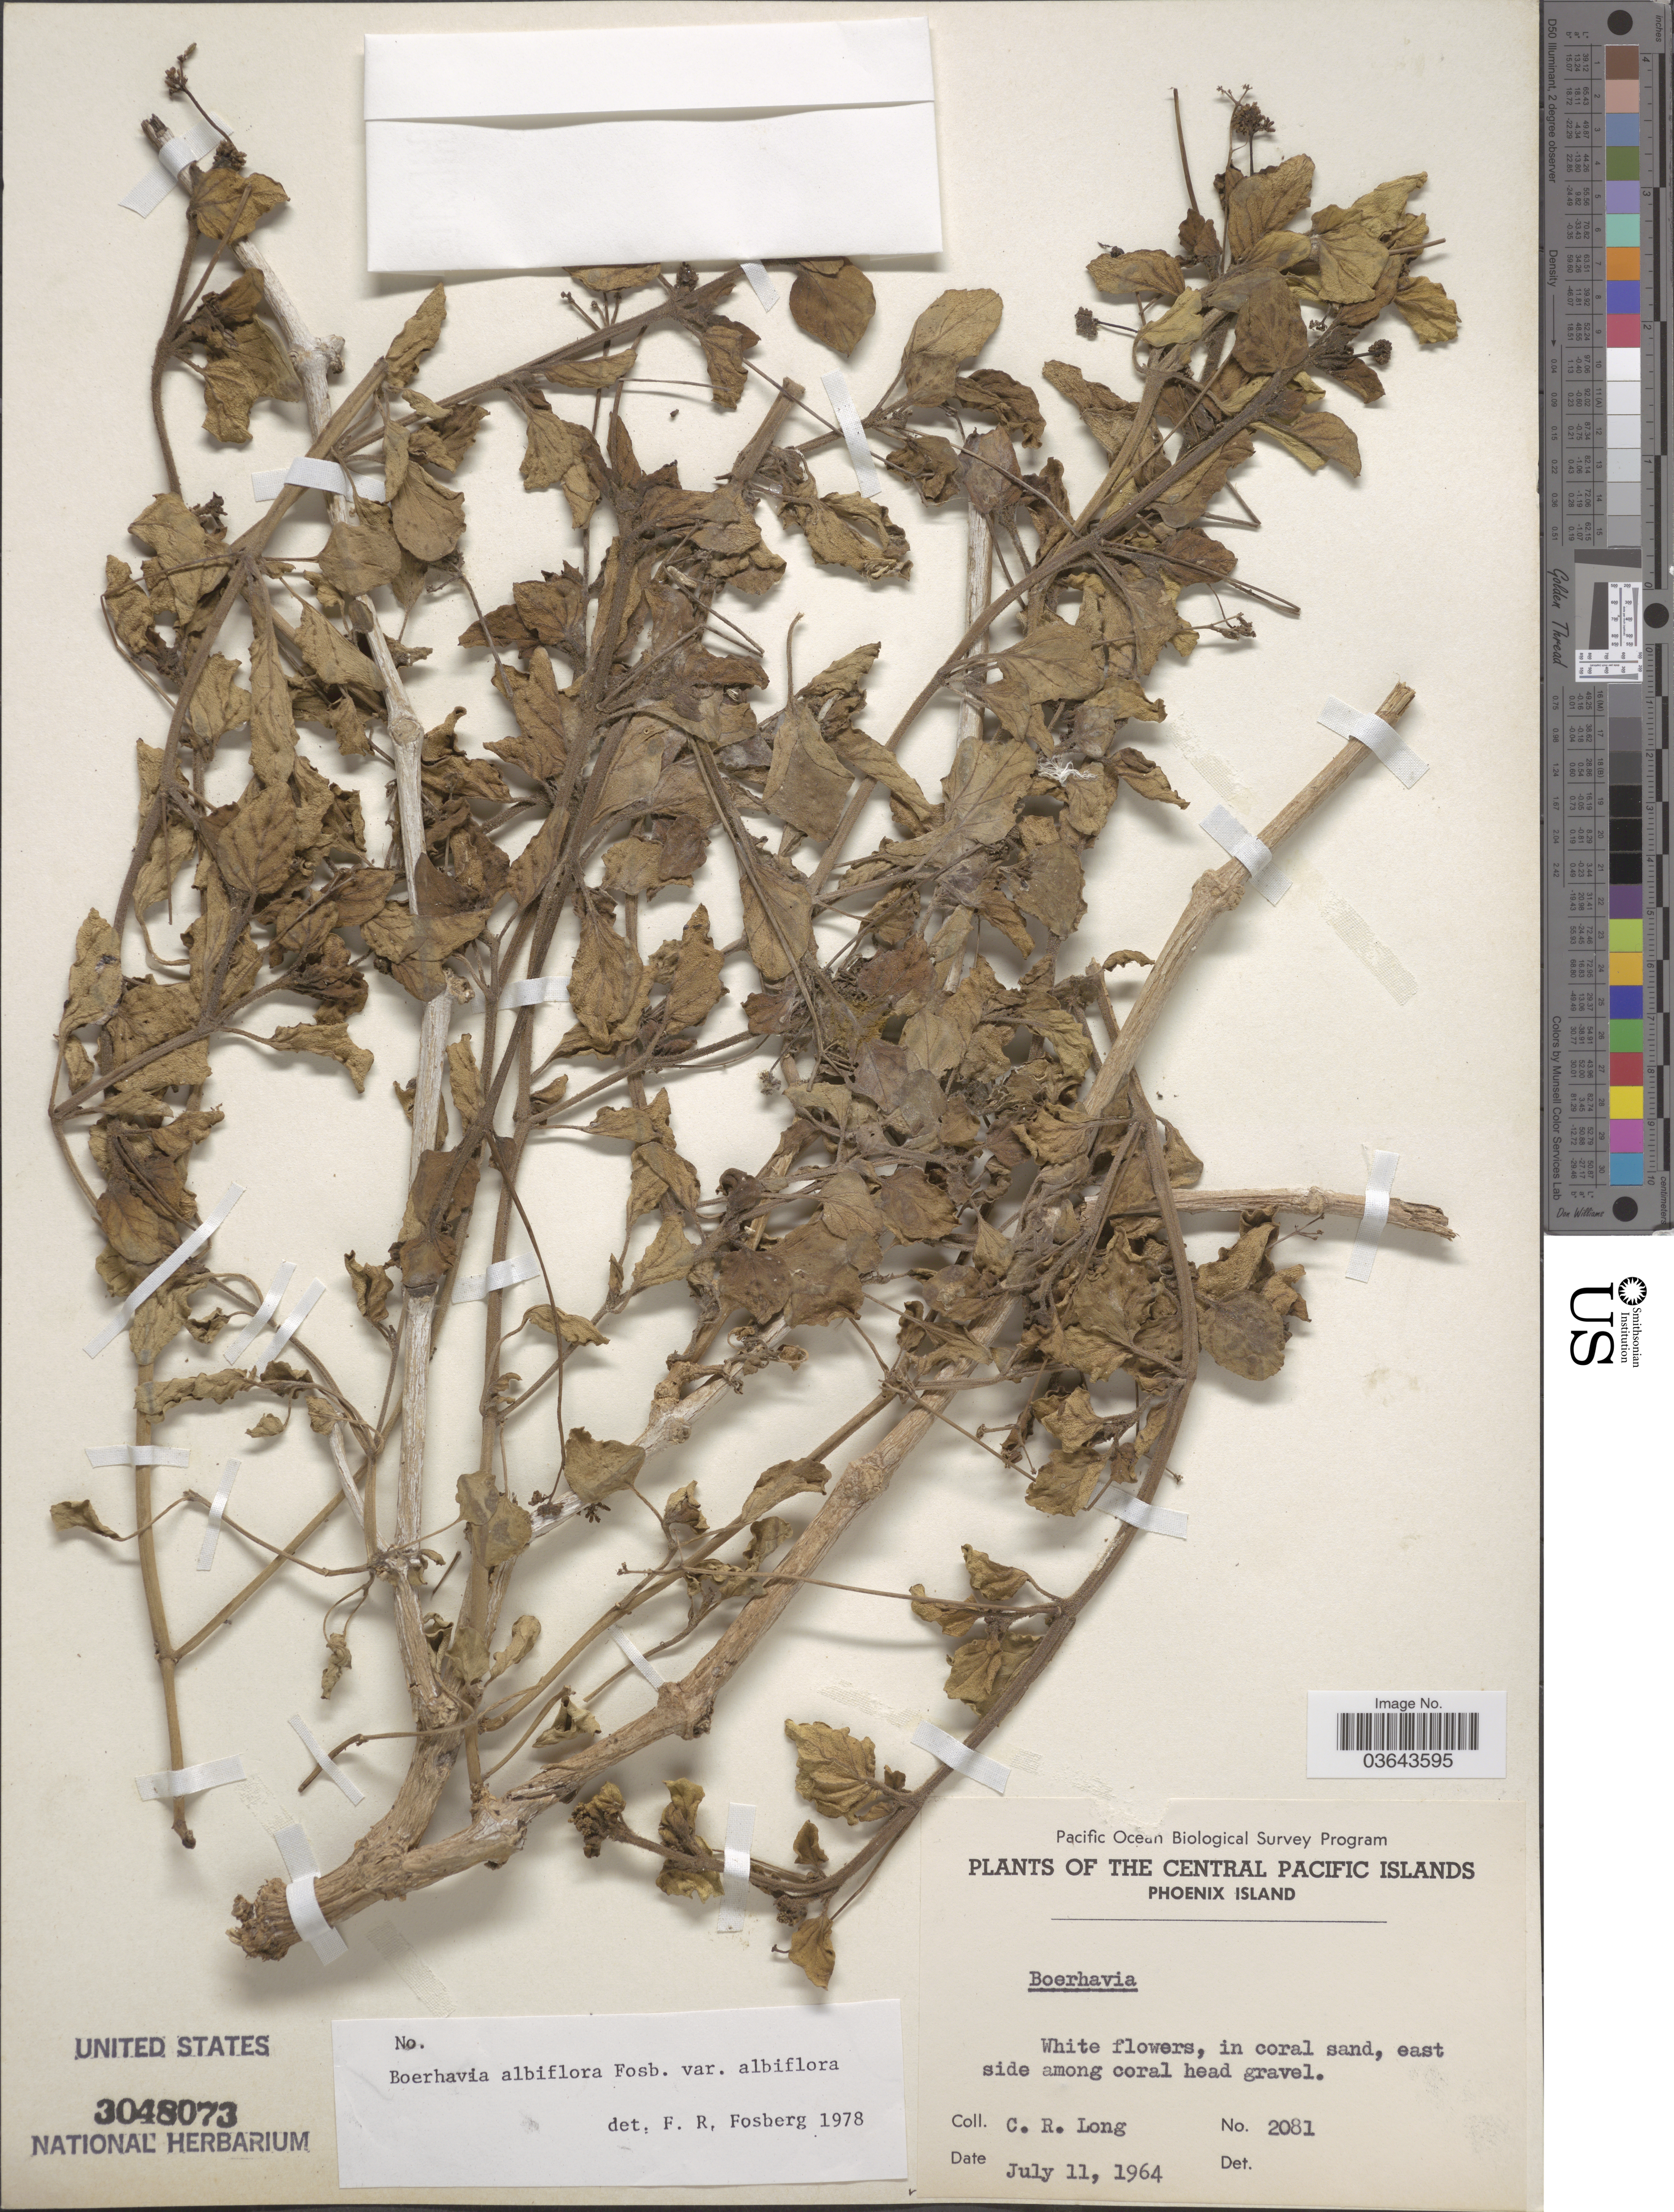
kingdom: Plantae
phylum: Tracheophyta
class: Magnoliopsida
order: Caryophyllales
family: Nyctaginaceae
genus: Boerhavia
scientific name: Boerhavia albiflora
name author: Fosberg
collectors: C. R. Long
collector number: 2081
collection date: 1964-07-11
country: Kiribati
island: Rawaki (Phoenix) Island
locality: The Central Pacific Islands. Phoenix Island. East side among coral head gravel.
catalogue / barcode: US 3048073